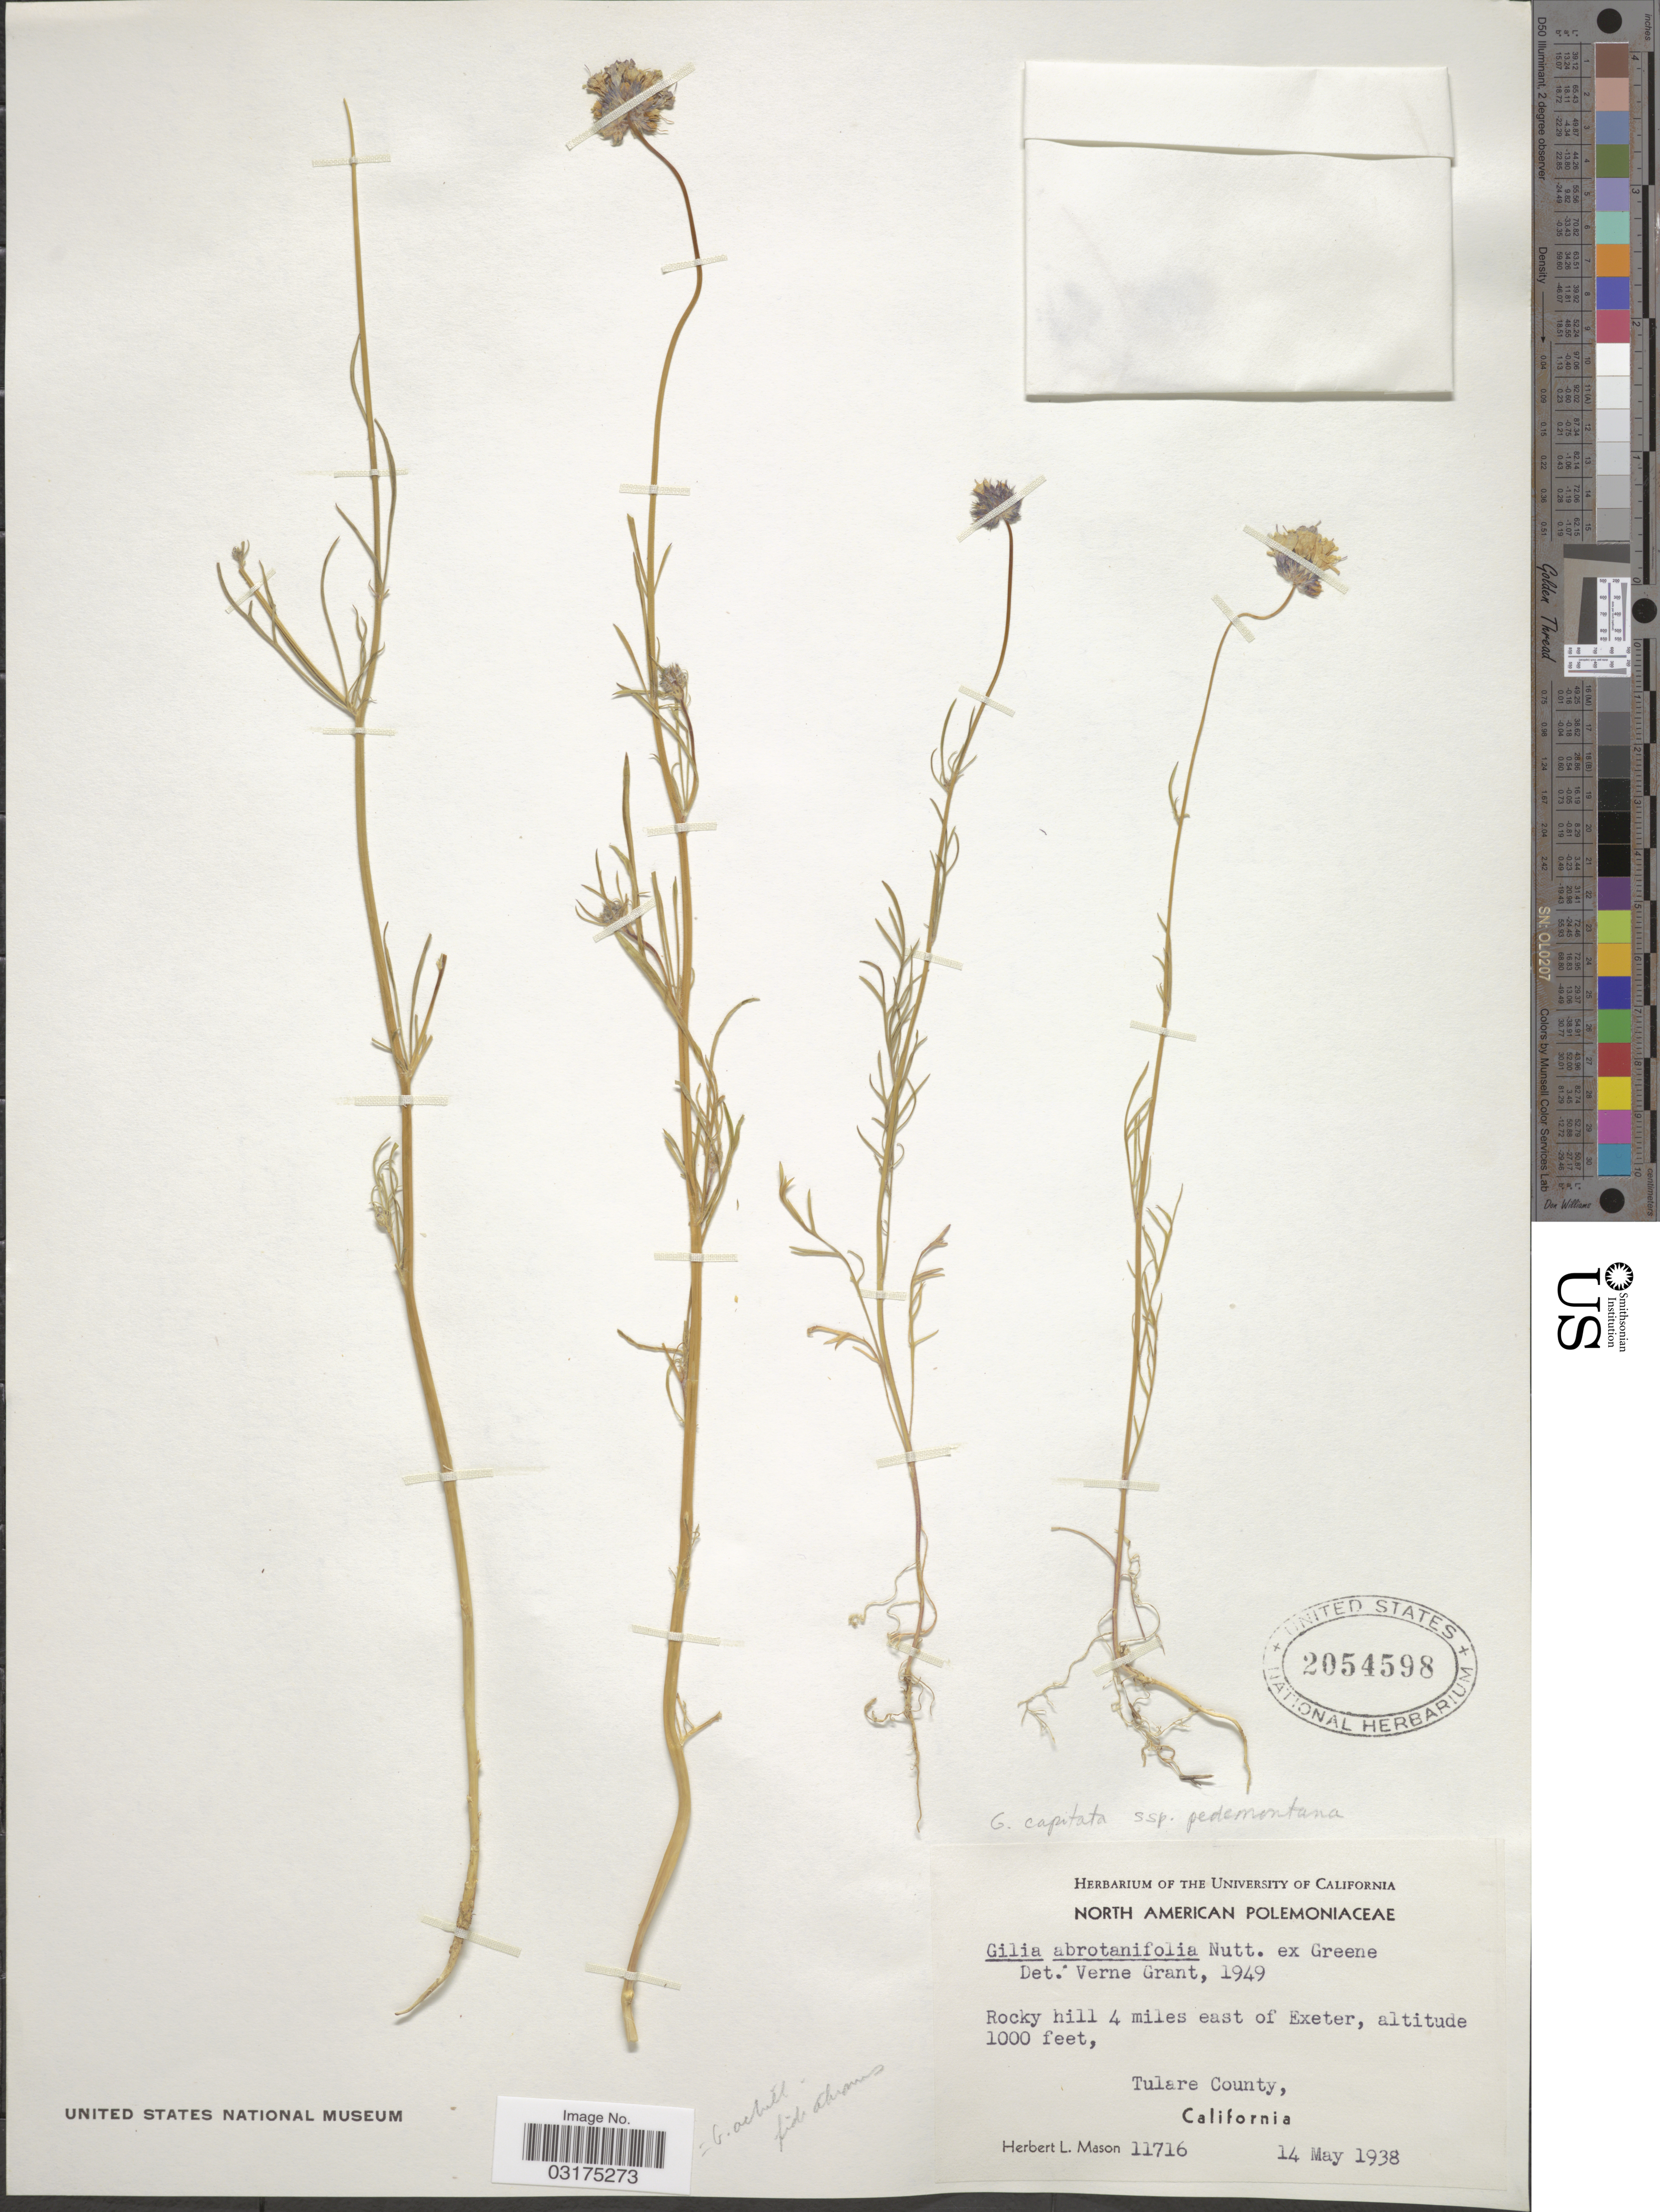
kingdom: Plantae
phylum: Tracheophyta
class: Magnoliopsida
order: Ericales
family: Polemoniaceae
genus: Gilia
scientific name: Gilia capitata subsp. pedemontana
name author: V.E. Grant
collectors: H. L. Mason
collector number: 11716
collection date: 1938-05-14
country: United States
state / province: California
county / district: Tulare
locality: Rocky hill 4 miles east of Exeter, Tulare County.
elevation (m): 305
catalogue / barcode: US 2054598